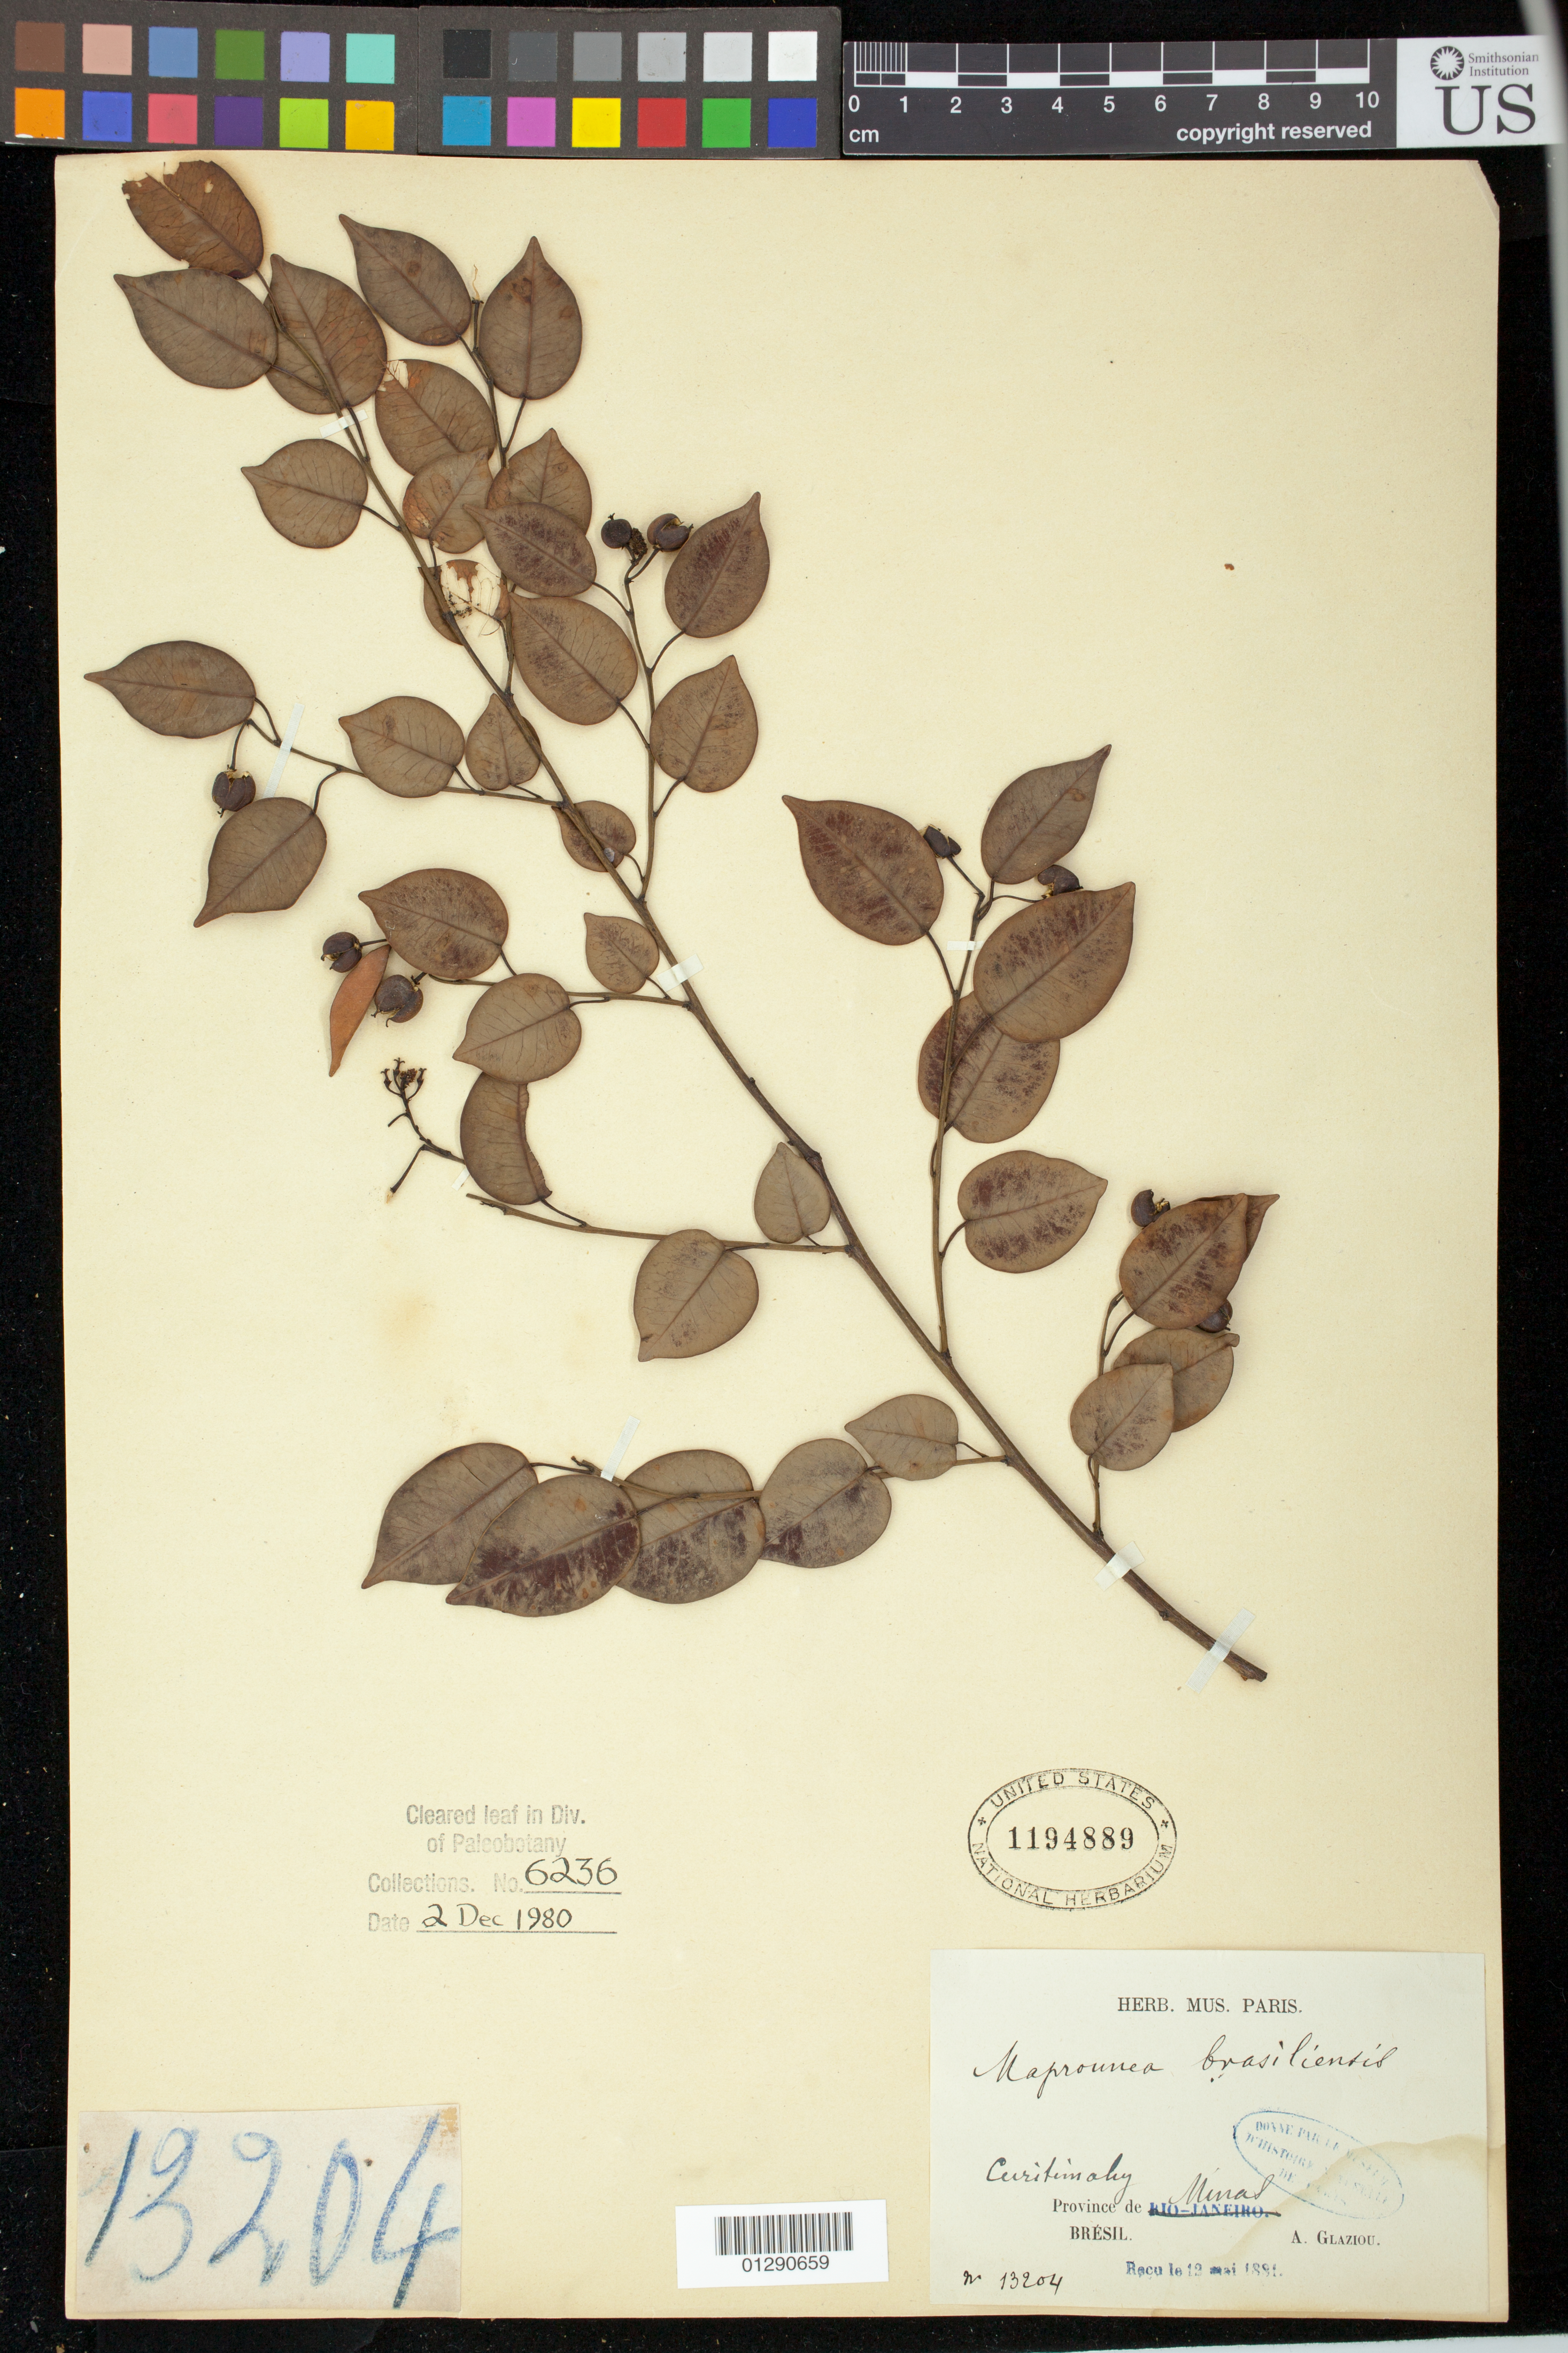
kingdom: Plantae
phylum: Tracheophyta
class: Magnoliopsida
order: Malpighiales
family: Euphorbiaceae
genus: Maprounea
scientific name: Maprounea brasiliensis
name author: A. St.-Hil.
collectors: A. F. M. Glaziou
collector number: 13204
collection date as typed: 12 May 1881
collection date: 1881-05-12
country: Brazil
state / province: Minas Gerais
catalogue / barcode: US 1194889